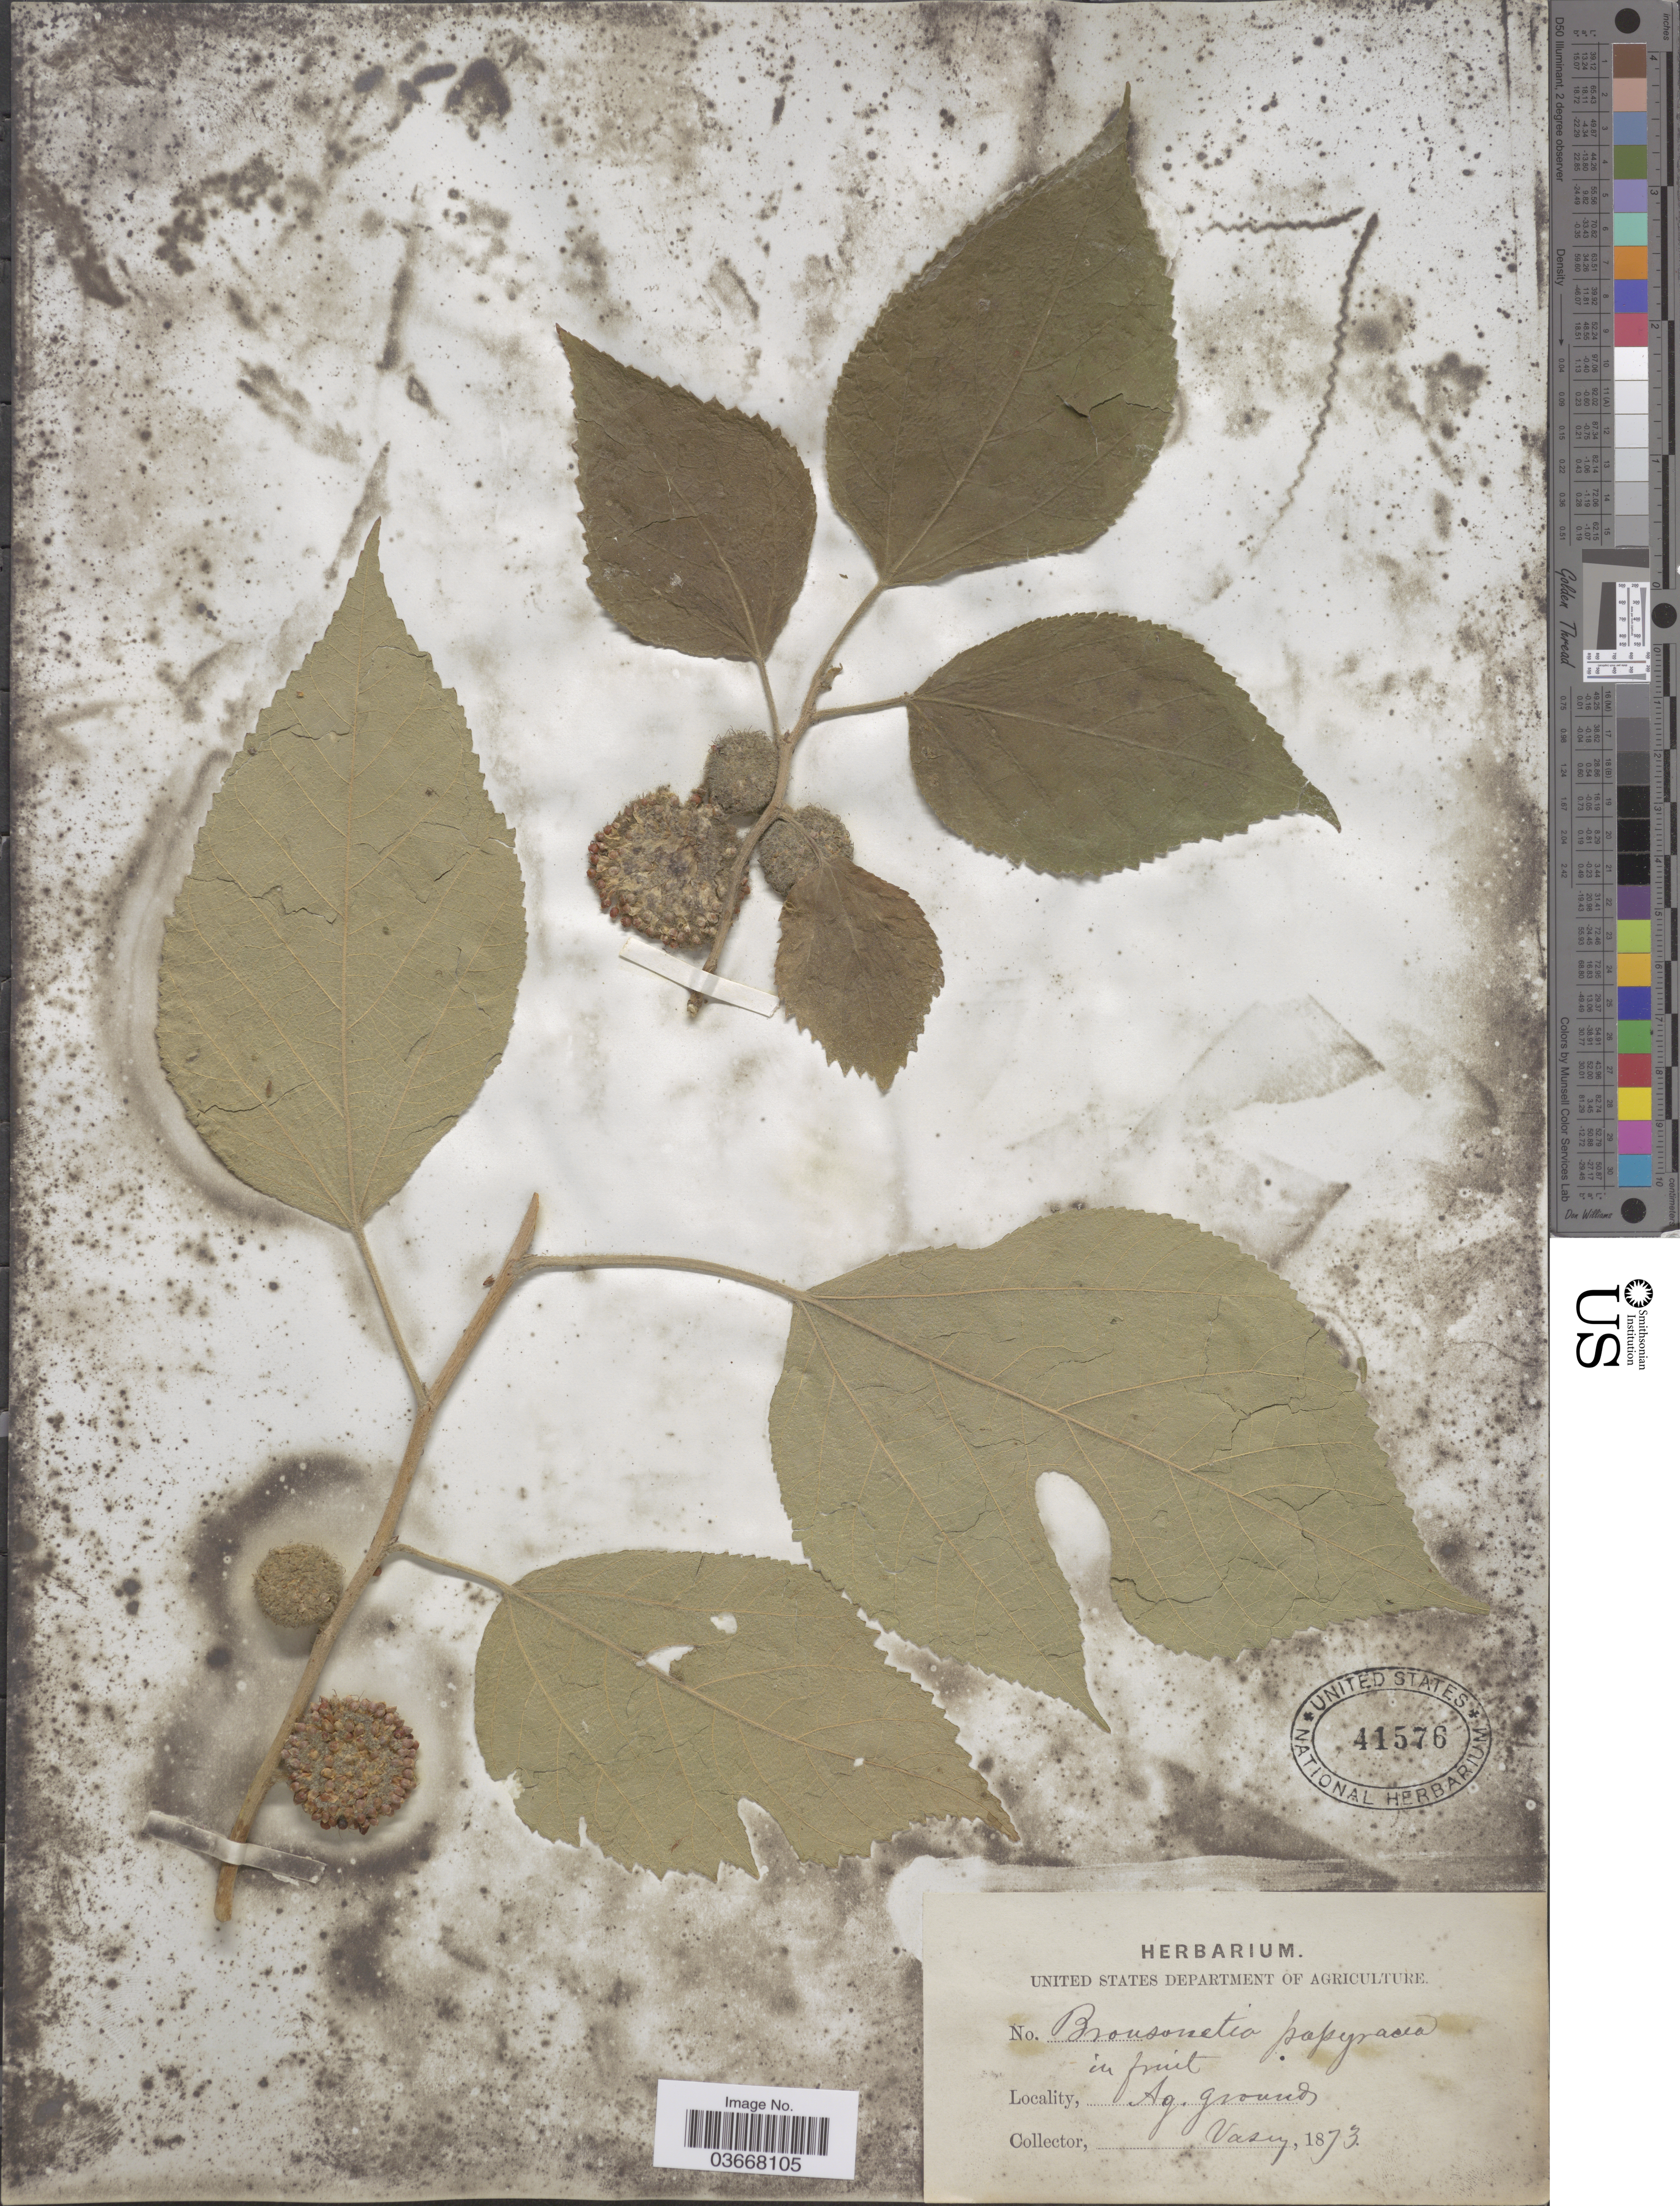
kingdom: Plantae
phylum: Tracheophyta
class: Magnoliopsida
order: Rosales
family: Moraceae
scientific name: Broussoneta papyrifera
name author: (L.) L'Hér. ex Vent.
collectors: Vasey, --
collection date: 1873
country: United States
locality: Ag. grounds.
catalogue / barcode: US 41576